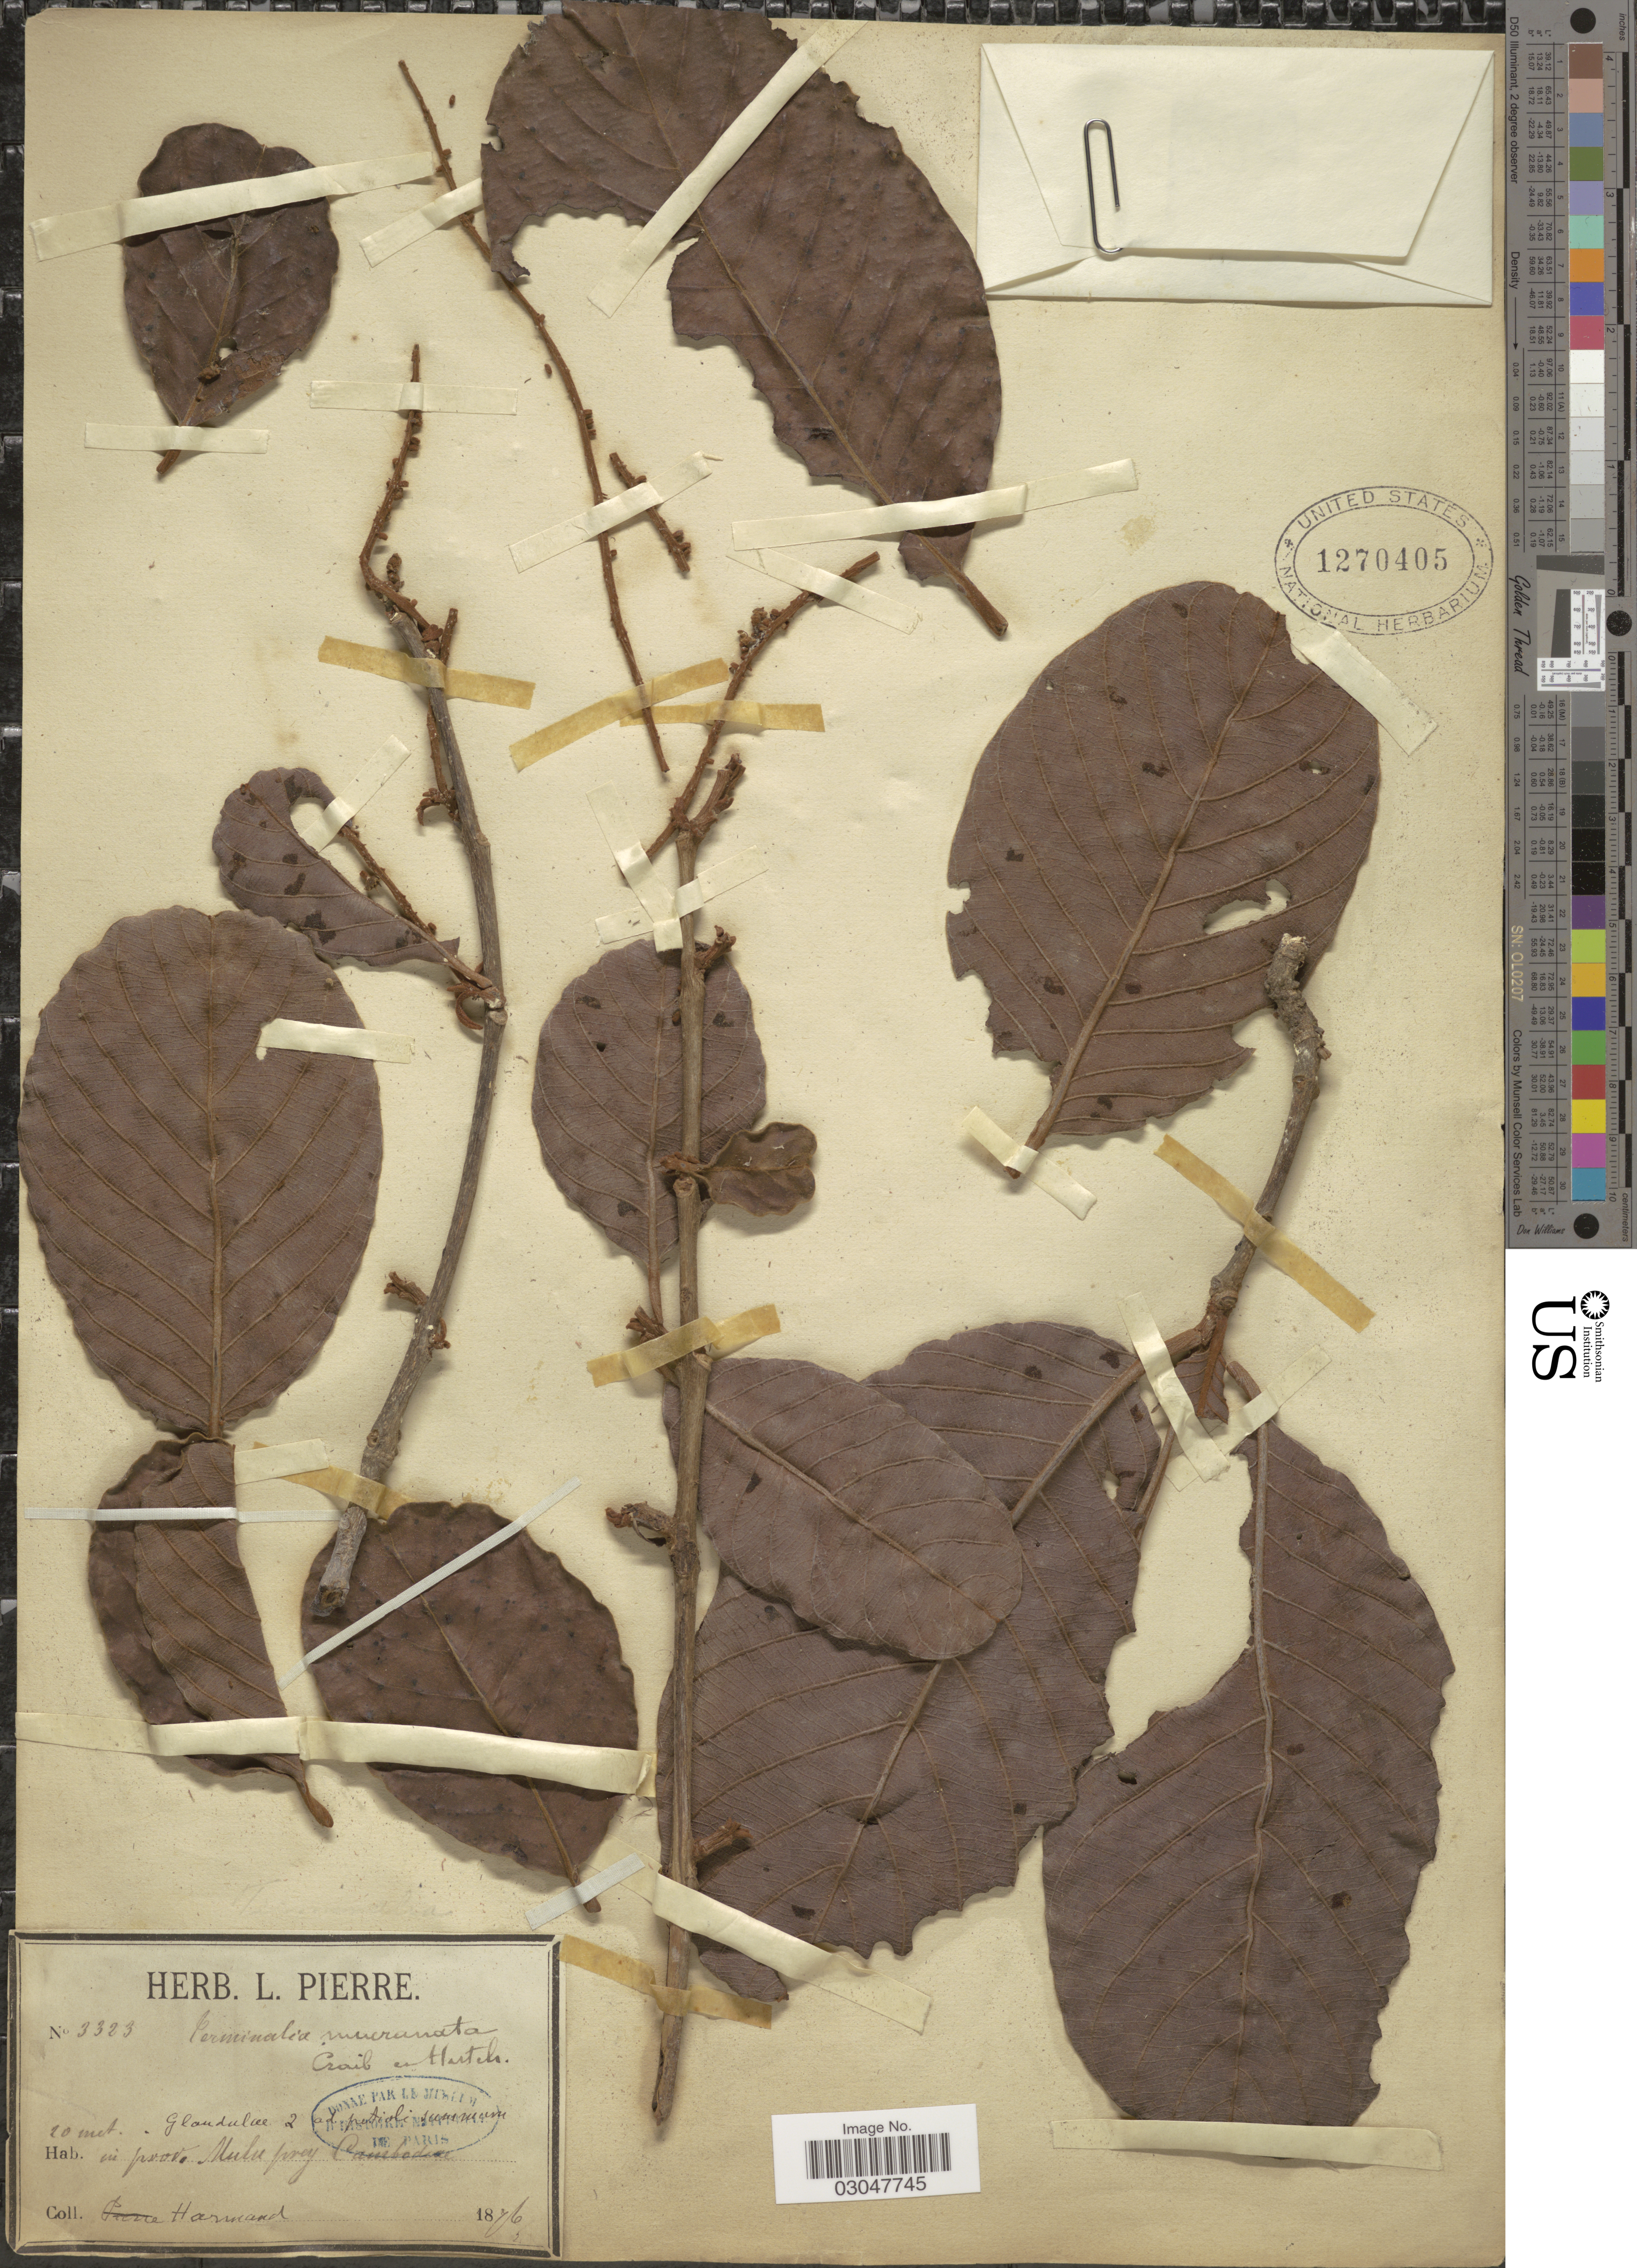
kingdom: Plantae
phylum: Tracheophyta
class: Magnoliopsida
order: Myrtales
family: Combretaceae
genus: Terminalia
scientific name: Terminalia mucronata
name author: Craib & Hutch.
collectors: Harmand, --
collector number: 3323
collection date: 1876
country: Cambodia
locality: In prov. Mulu prey [interpreted] Cambodia.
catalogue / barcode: US 1270405